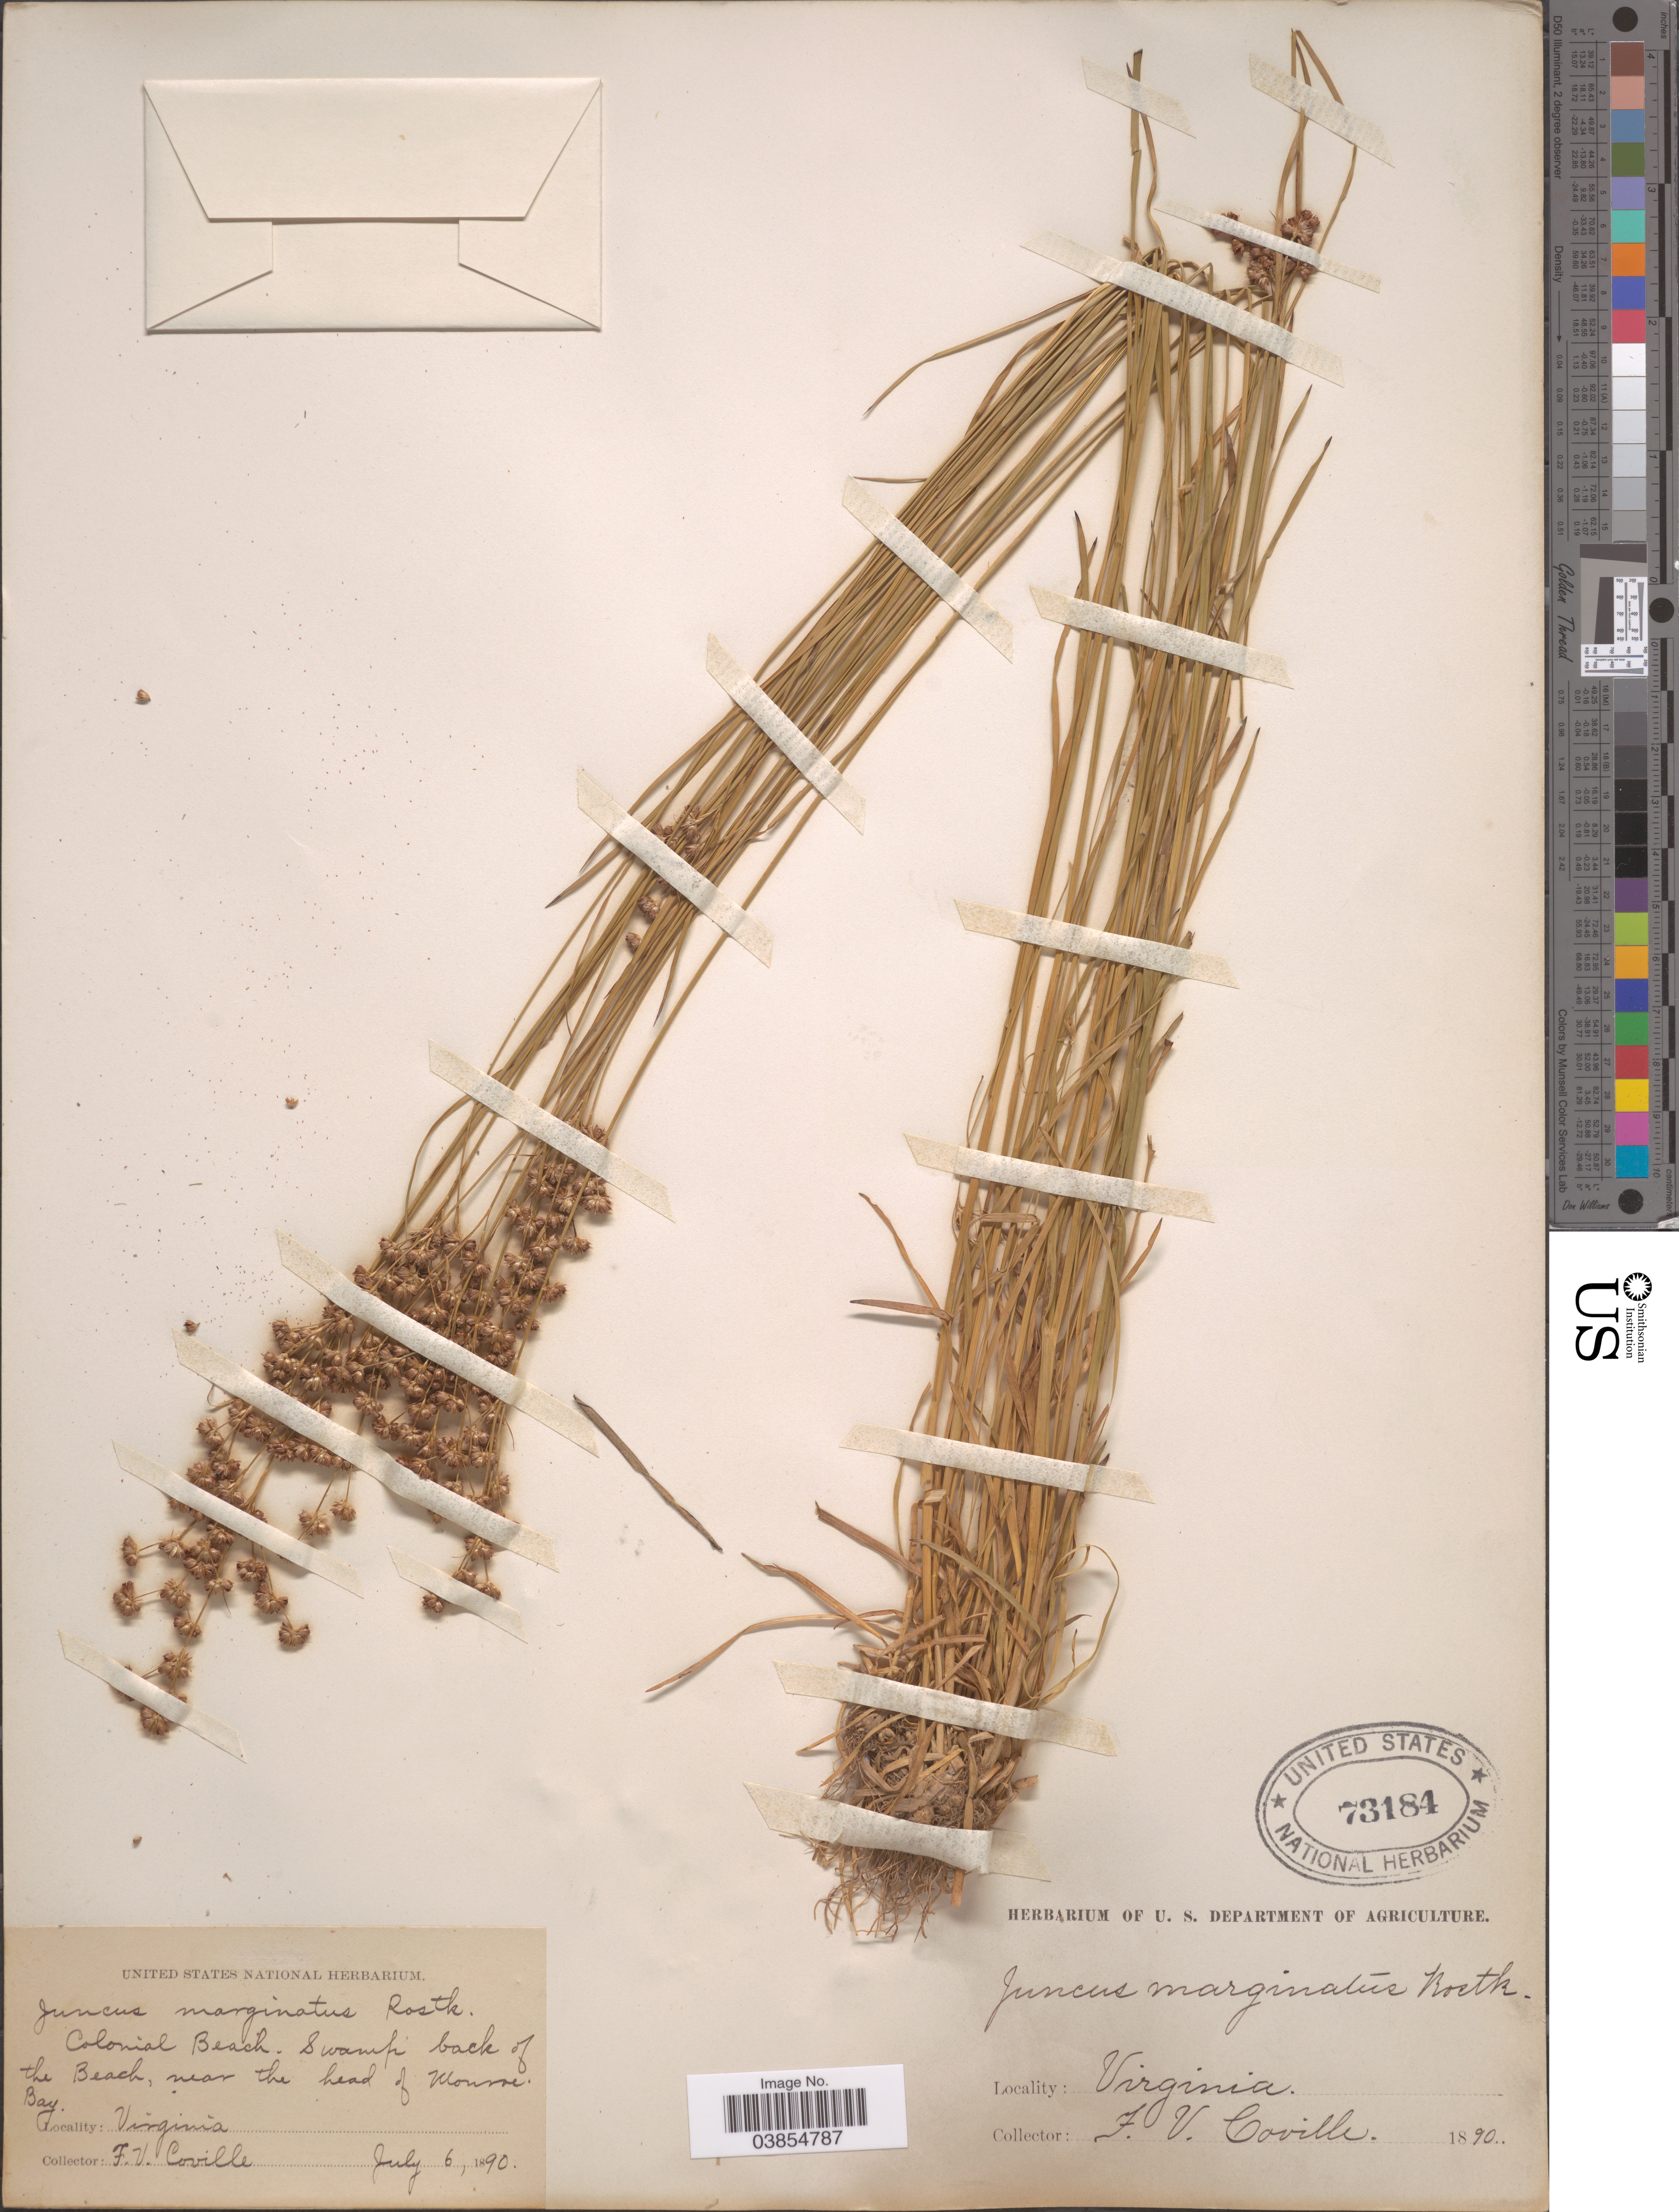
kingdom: Plantae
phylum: Tracheophyta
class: Liliopsida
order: Poales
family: Juncaceae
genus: Juncus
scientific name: Juncus marginatus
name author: Rostk.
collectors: F. V. Coville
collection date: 1890-07-06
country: United States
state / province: Virginia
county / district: Westmoreland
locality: Colonial Beach. Swamp back of the Beach, near the head of Monroe Bay.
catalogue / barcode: US 73184